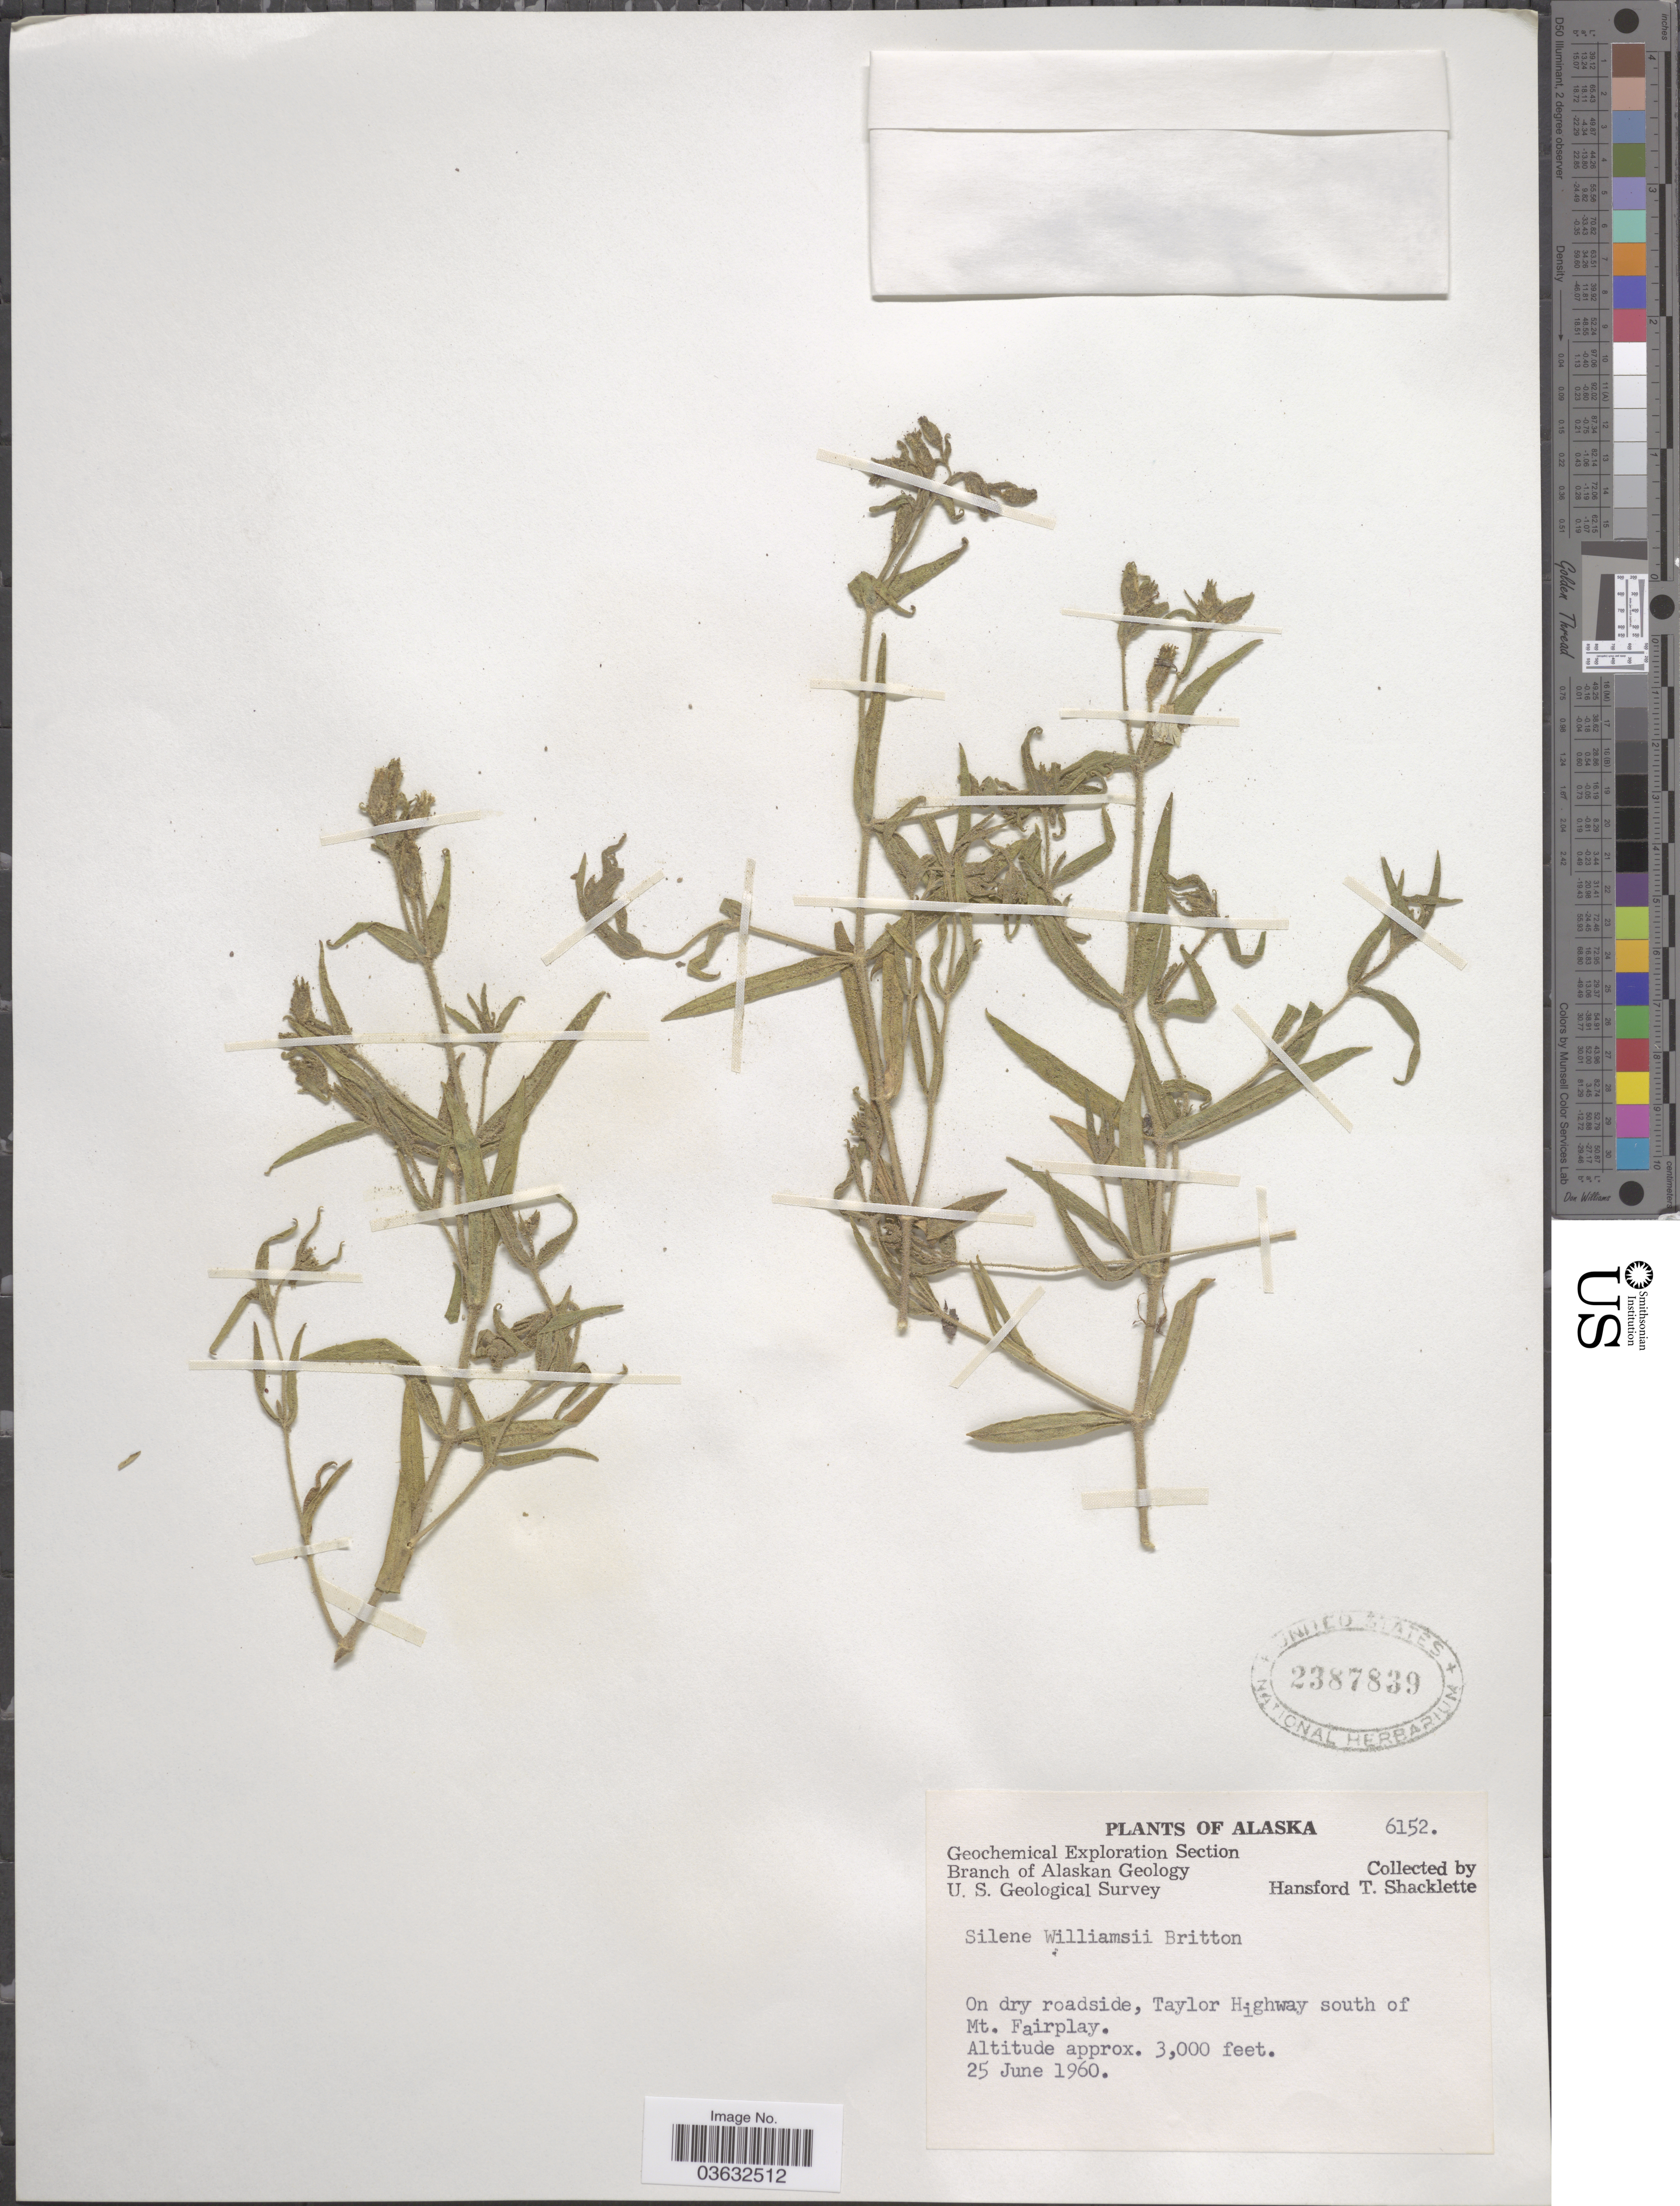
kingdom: Plantae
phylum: Tracheophyta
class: Magnoliopsida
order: Caryophyllales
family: Caryophyllaceae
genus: Silene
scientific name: Silene williamsii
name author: Britton in Britton & Rydb.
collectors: H. Shacklette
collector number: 6152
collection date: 1960-06-25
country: United States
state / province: Alaska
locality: On dry roadside, Taylor Highway south of Mt. Fairplay.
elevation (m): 914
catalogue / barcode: US 2387839